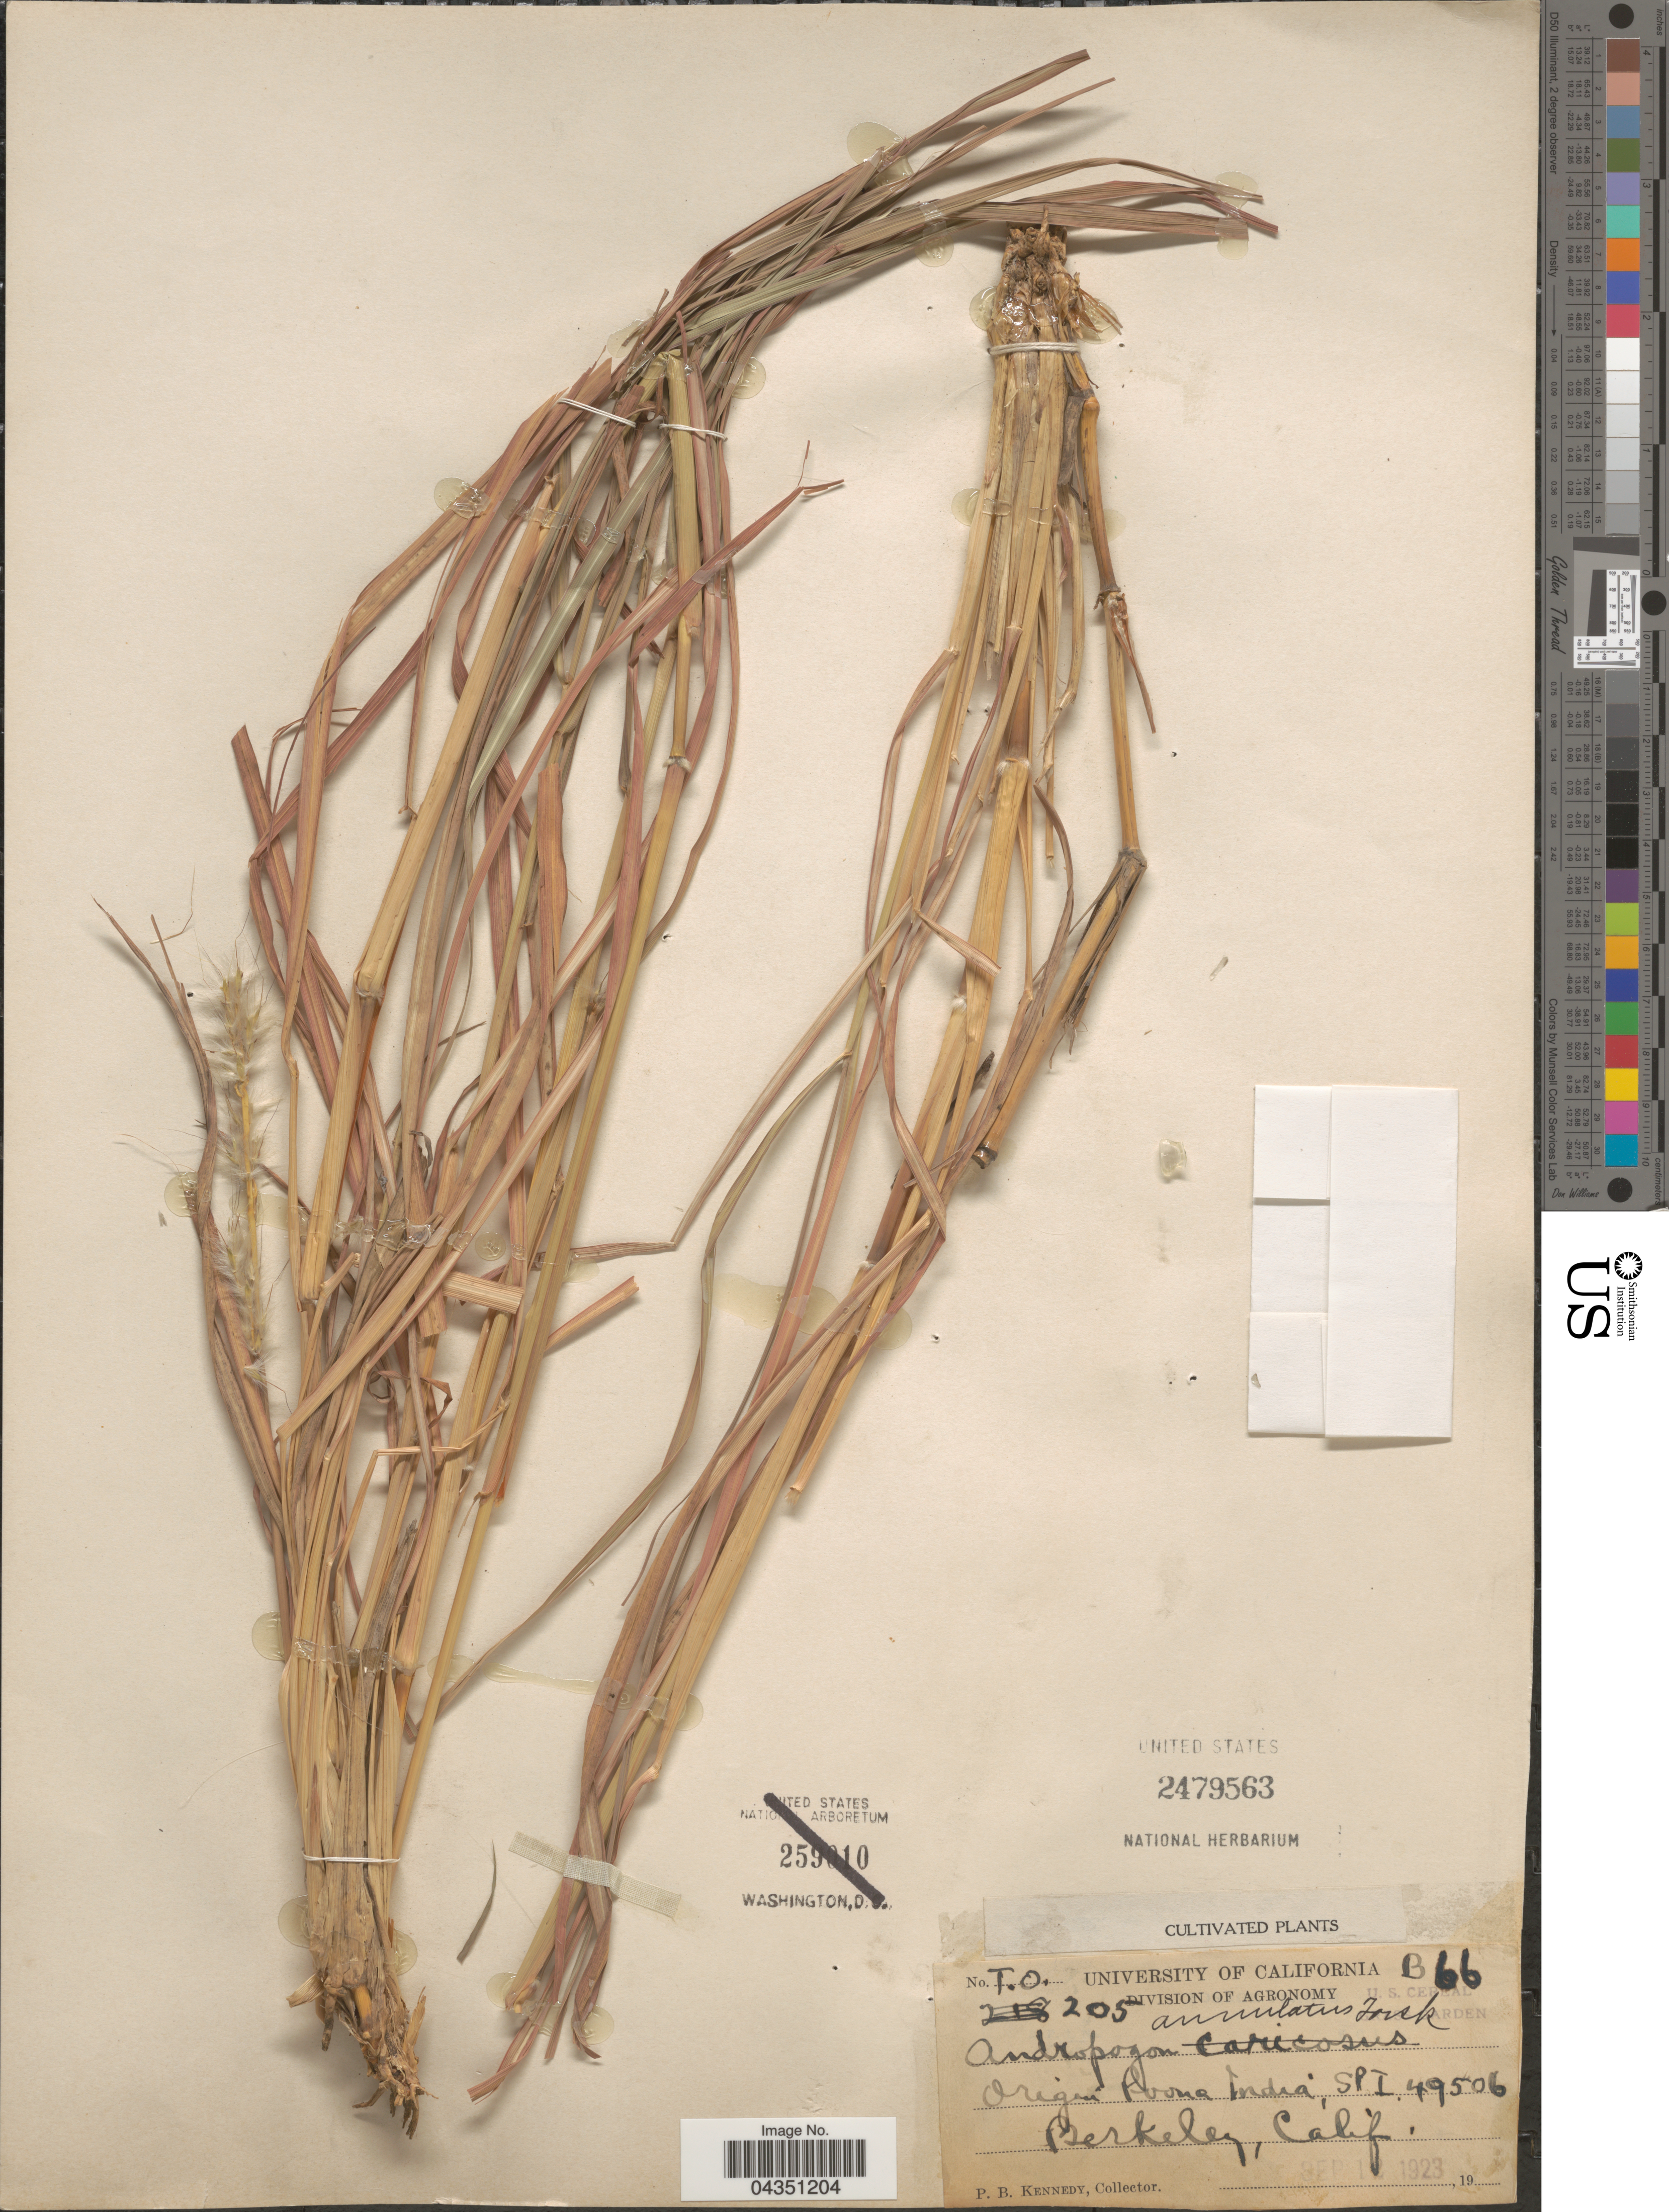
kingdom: Plantae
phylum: Tracheophyta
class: Liliopsida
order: Poales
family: Poaceae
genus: Dichanthium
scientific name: Dichanthium annulatum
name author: (Forssk.) Stapf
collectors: P. B. Kennedy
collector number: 205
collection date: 1923-09-12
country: United States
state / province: California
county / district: Alameda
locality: Berkeley.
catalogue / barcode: US 2479563